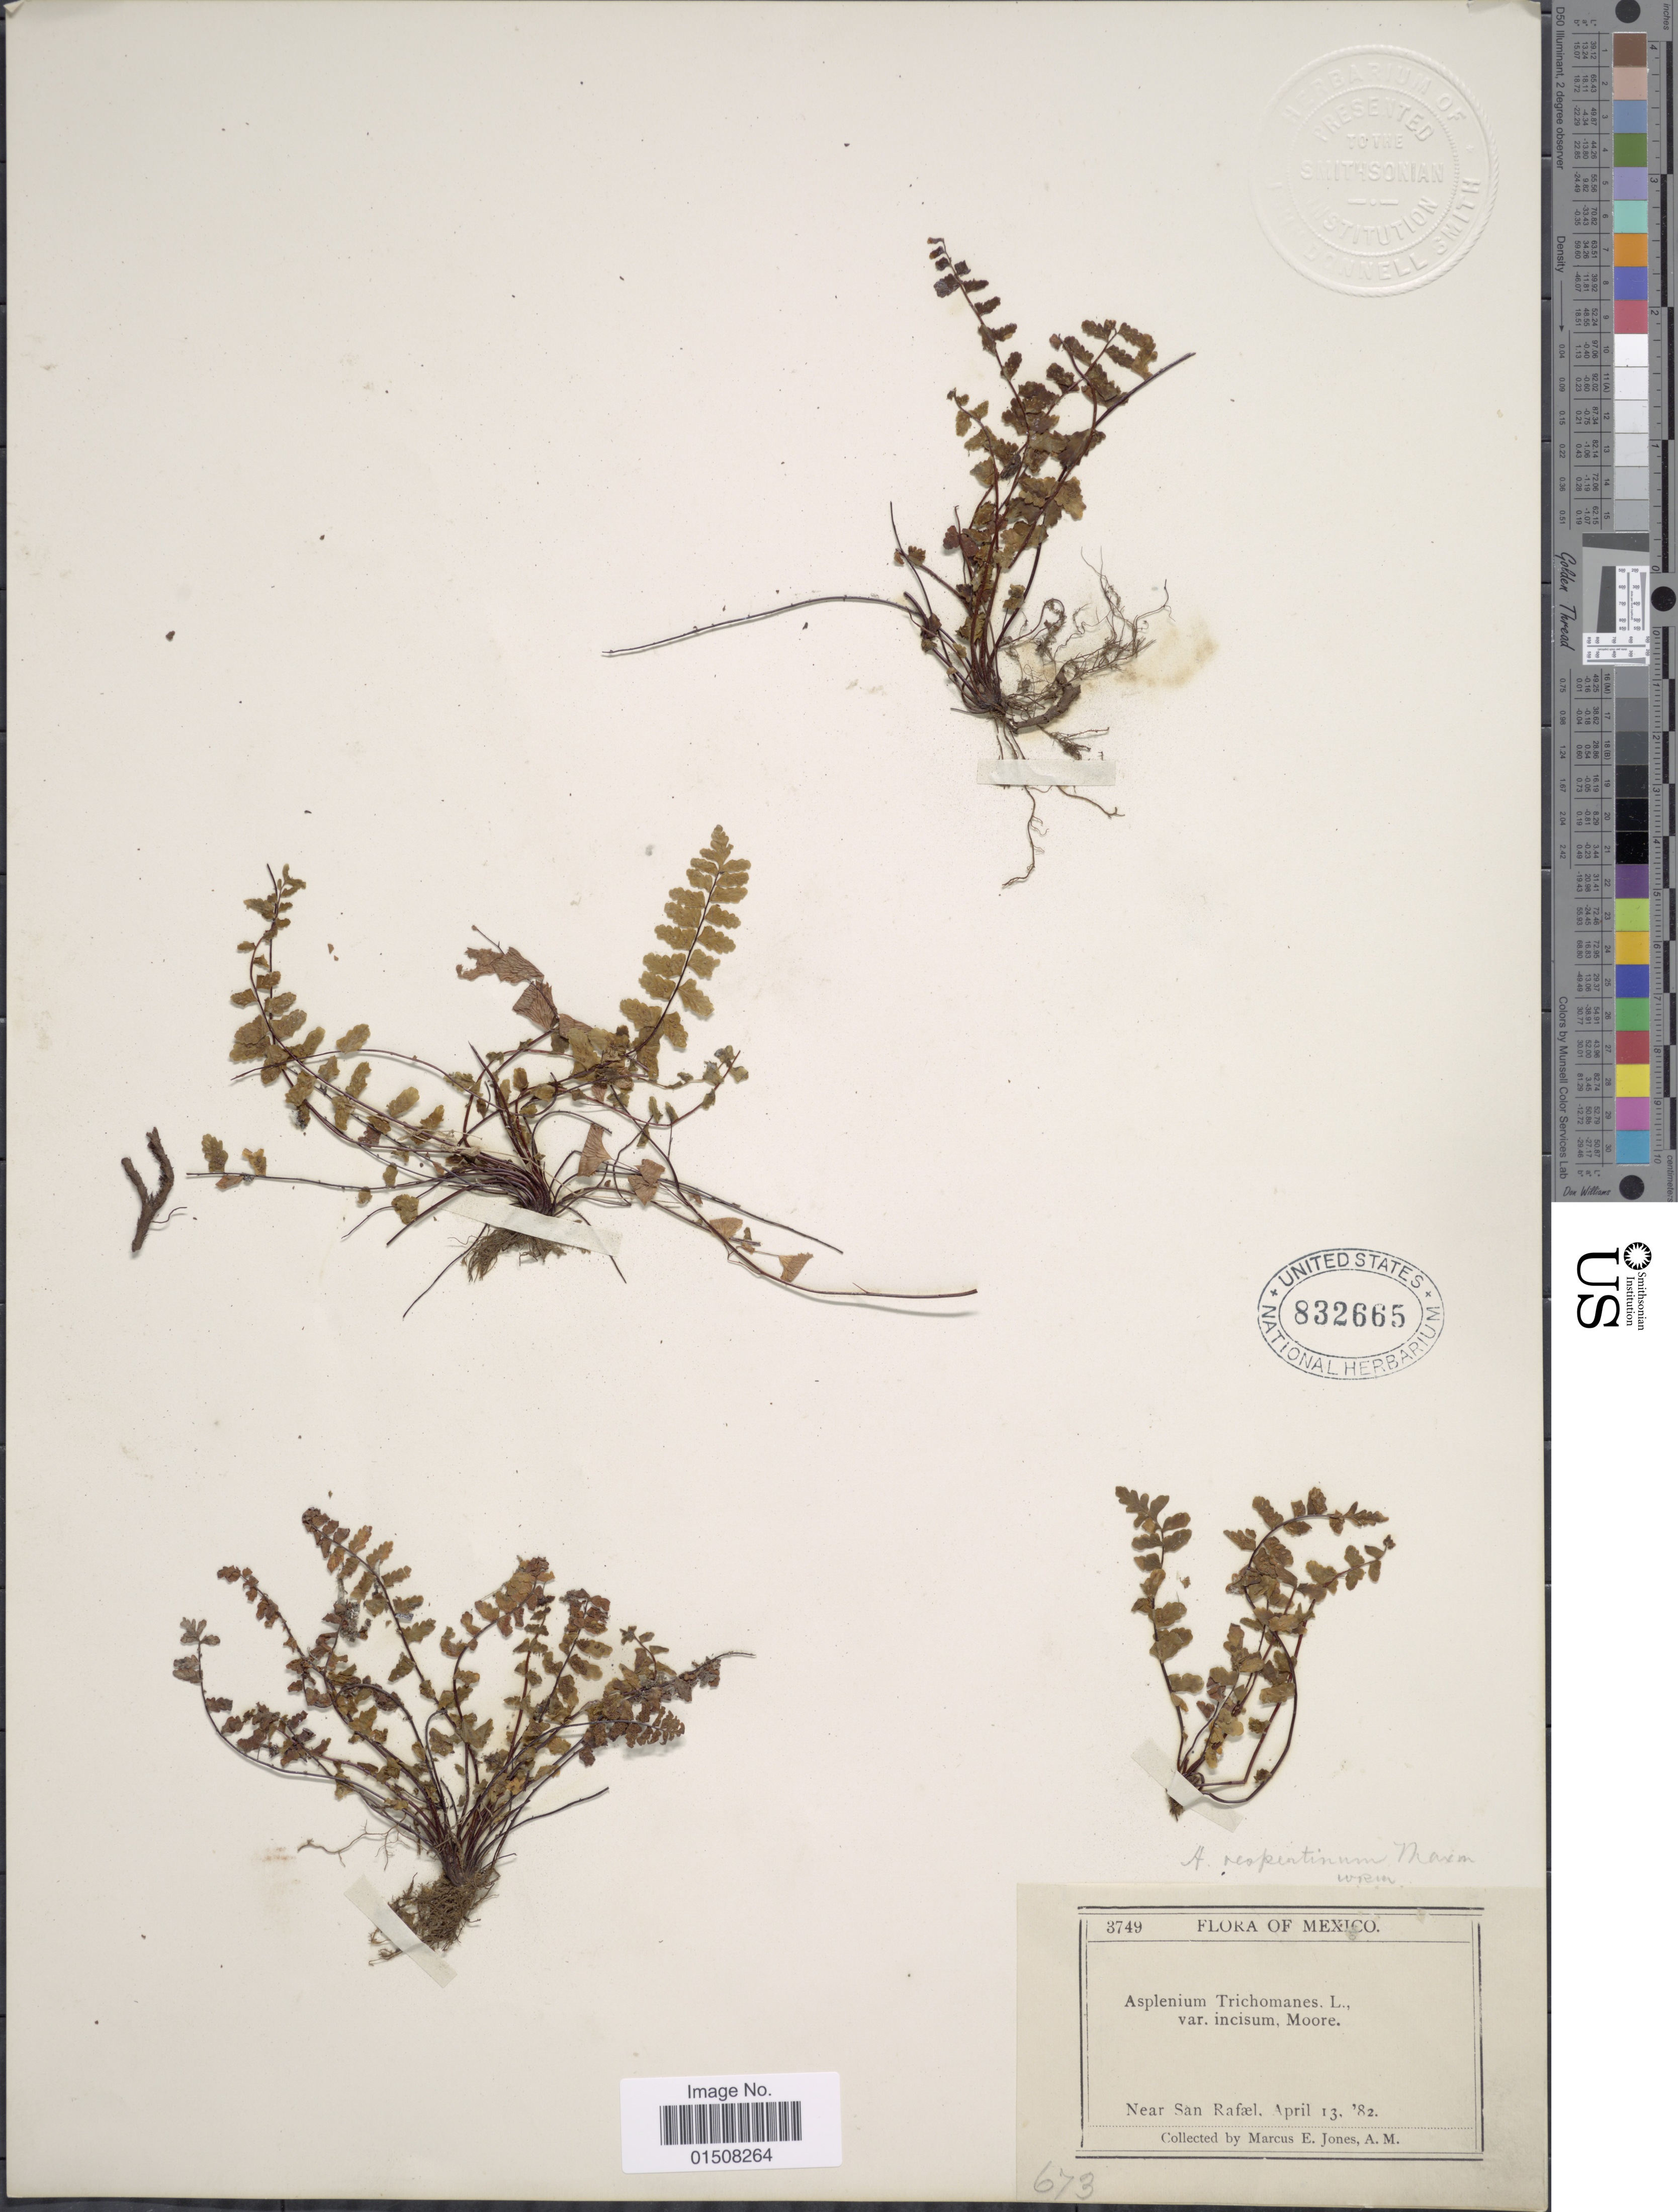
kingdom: Plantae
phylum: Tracheophyta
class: Polypodiopsida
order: Polypodiales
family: Aspleniaceae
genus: Asplenium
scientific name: Asplenium vespertinum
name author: Maxon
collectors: M. E. Jones & A.M.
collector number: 3749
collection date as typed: Transcribed d/m/y: 13/4/82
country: Mexico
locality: Near San Rafael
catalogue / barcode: US 832665